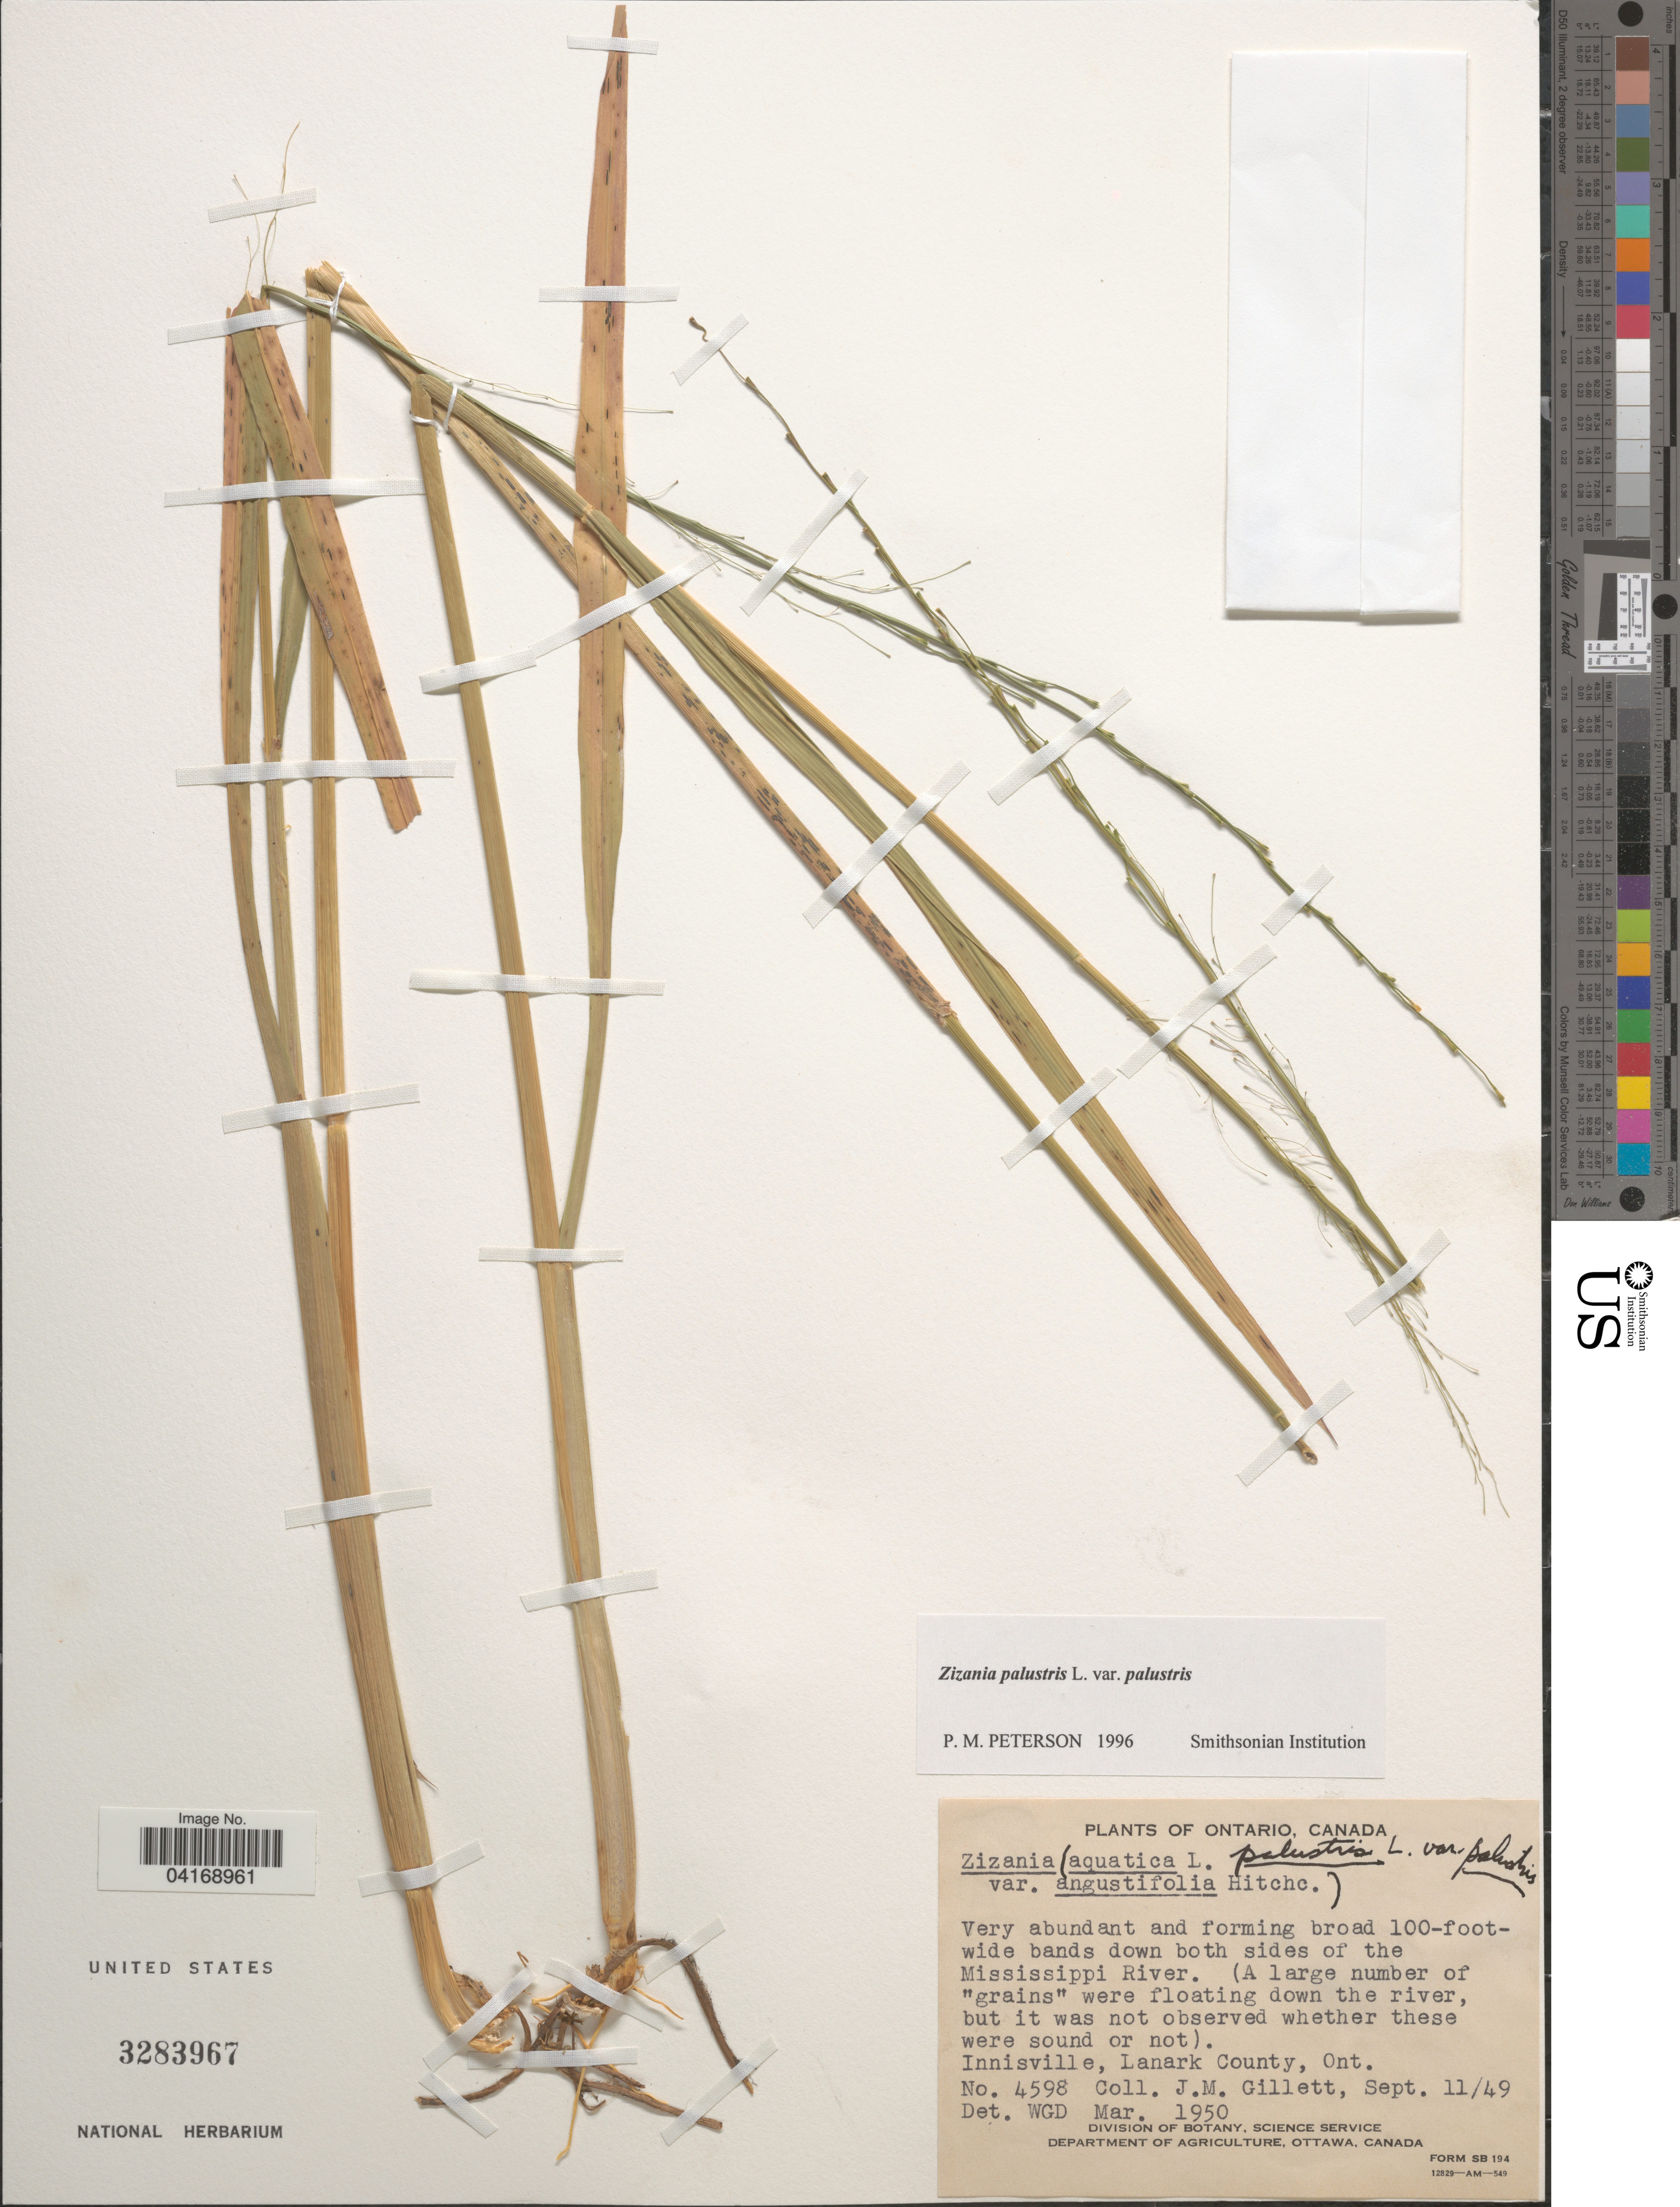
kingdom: Plantae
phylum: Tracheophyta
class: Liliopsida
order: Poales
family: Poaceae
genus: Zizania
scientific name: Zizania palustris var. palustris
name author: L.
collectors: J. M. Gillet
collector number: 4598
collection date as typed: Transcribed d/m/y: 11/9/49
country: Canada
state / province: Ontario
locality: Down both sides of the Mississippi River. Innisville, Lanark County.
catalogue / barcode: US 3283967